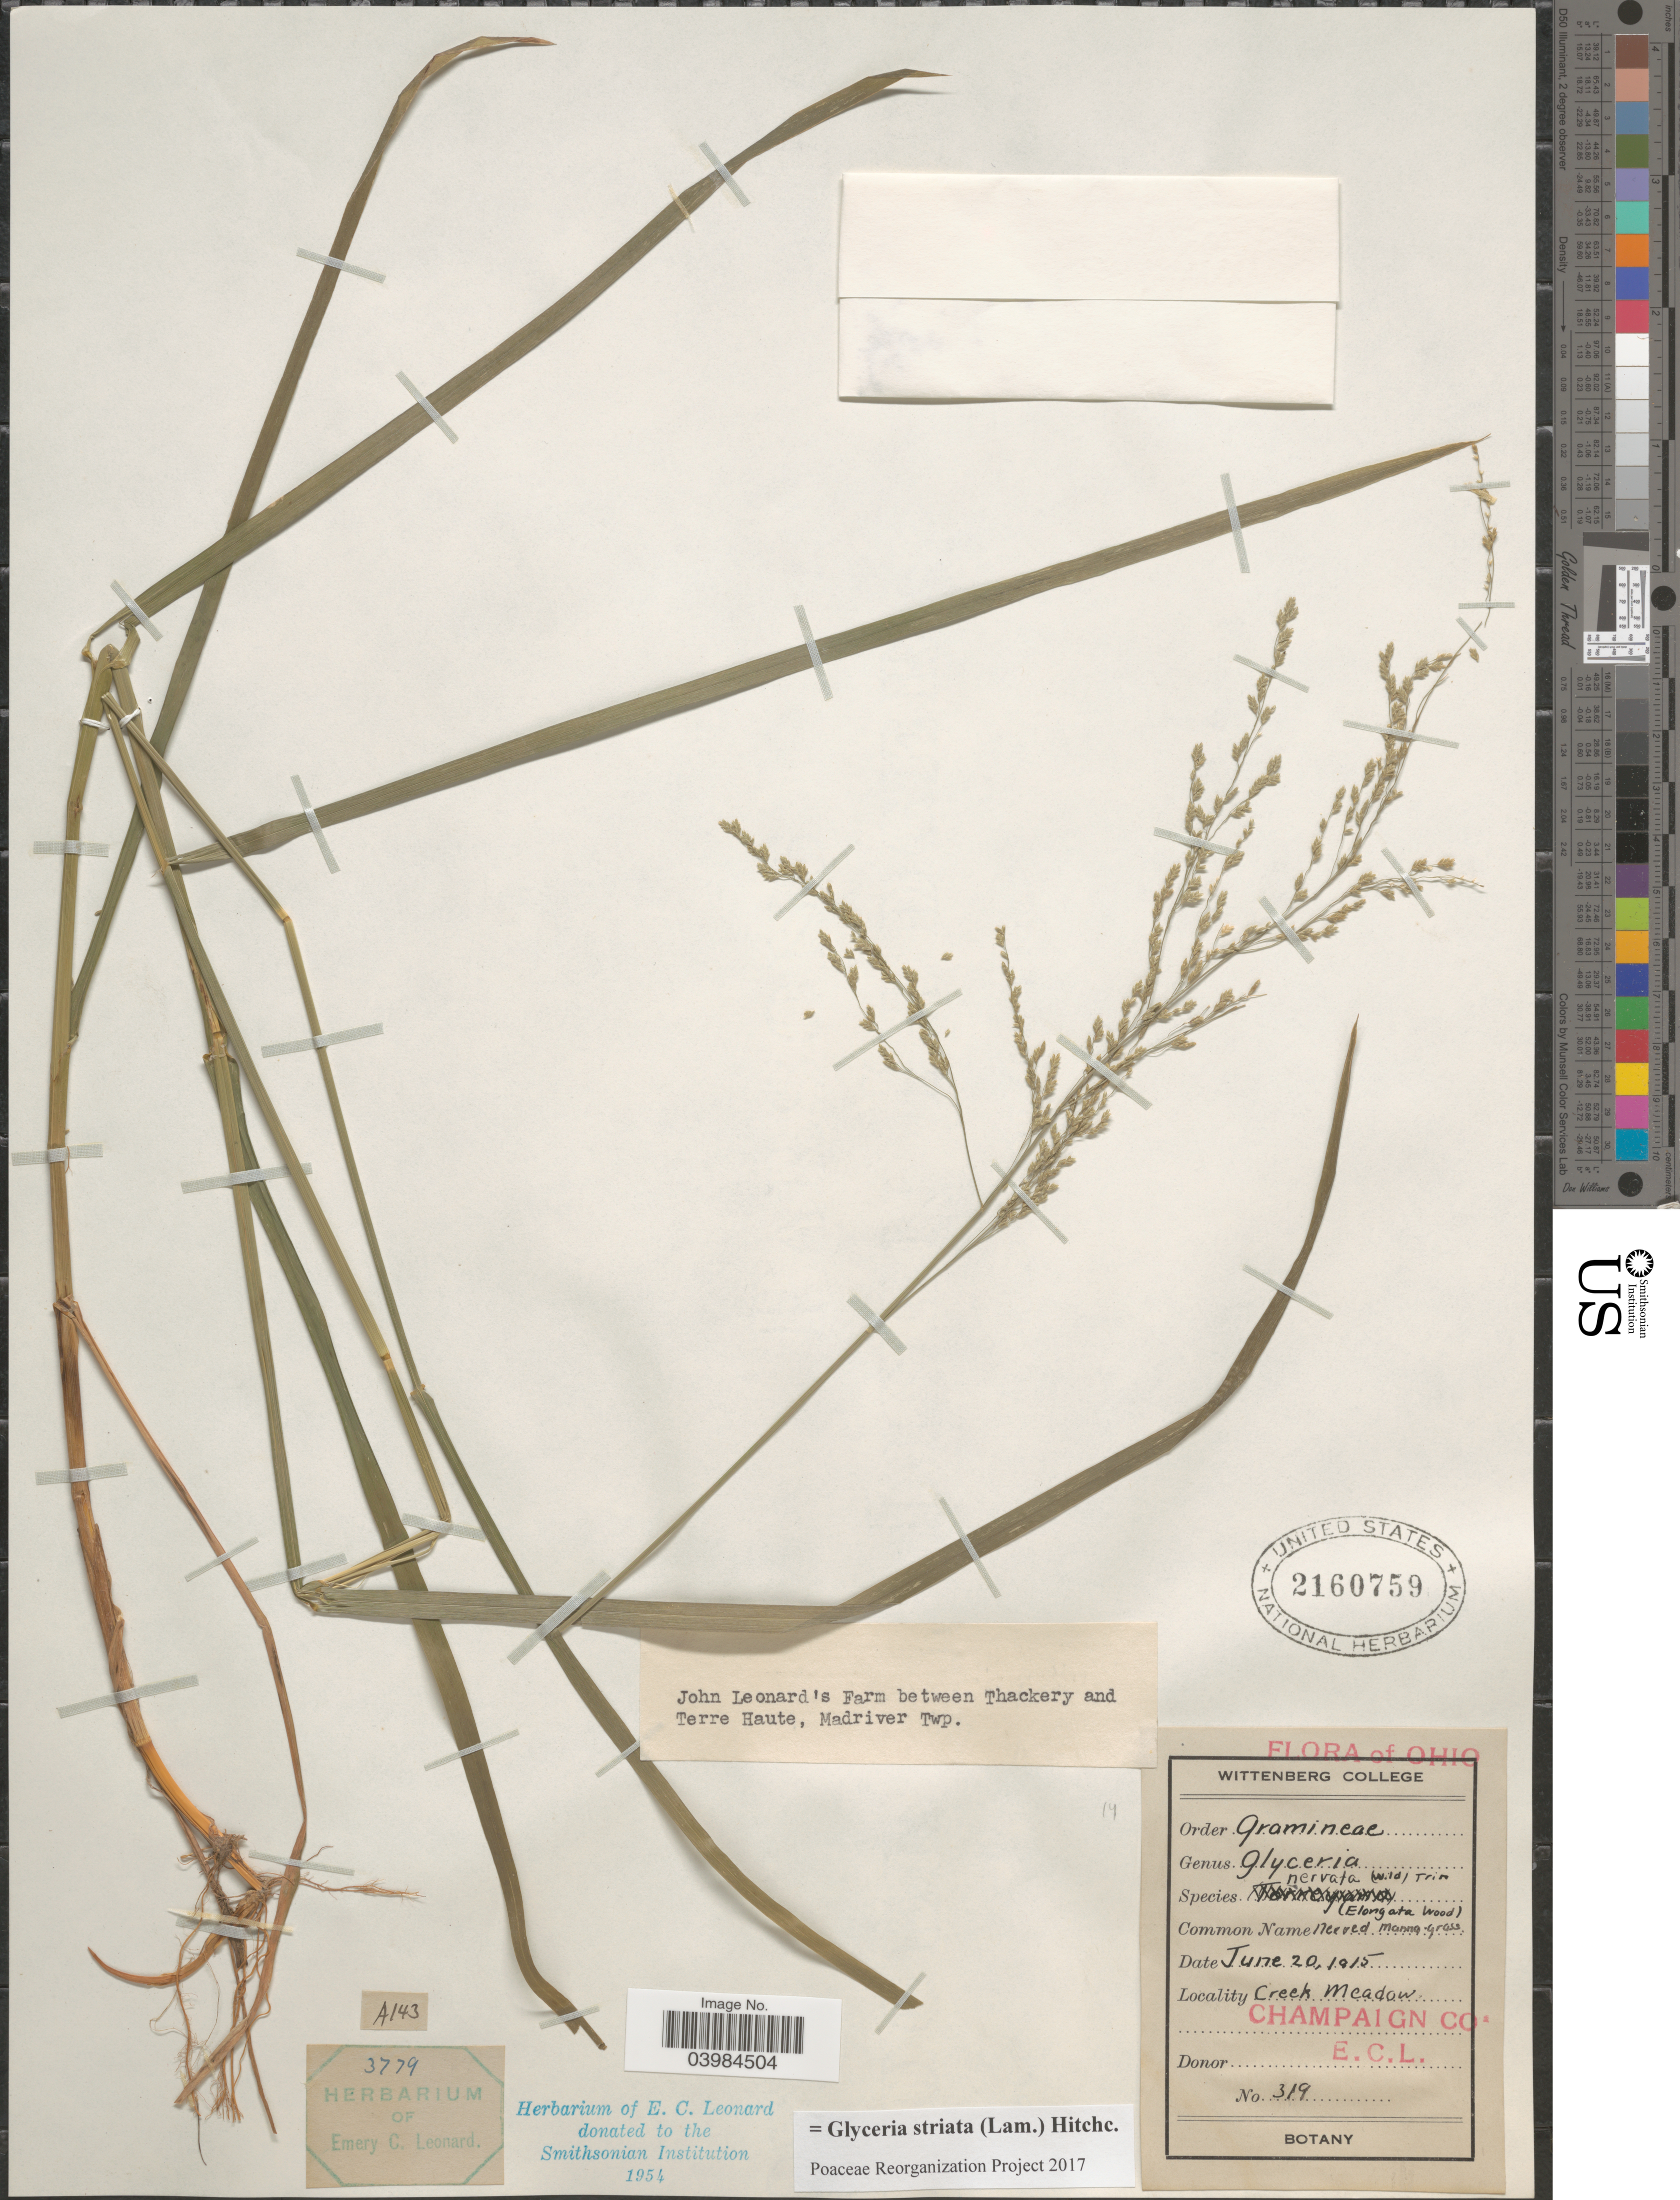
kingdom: Plantae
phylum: Tracheophyta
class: Liliopsida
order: Poales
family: Poaceae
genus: Glyceria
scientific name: Glyceria striata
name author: (Lam.) Hitchc.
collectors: E. C. Leonard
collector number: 319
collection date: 1915-06-20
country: United States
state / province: Ohio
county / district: Champaign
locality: Creek Meadow.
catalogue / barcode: US 2160759